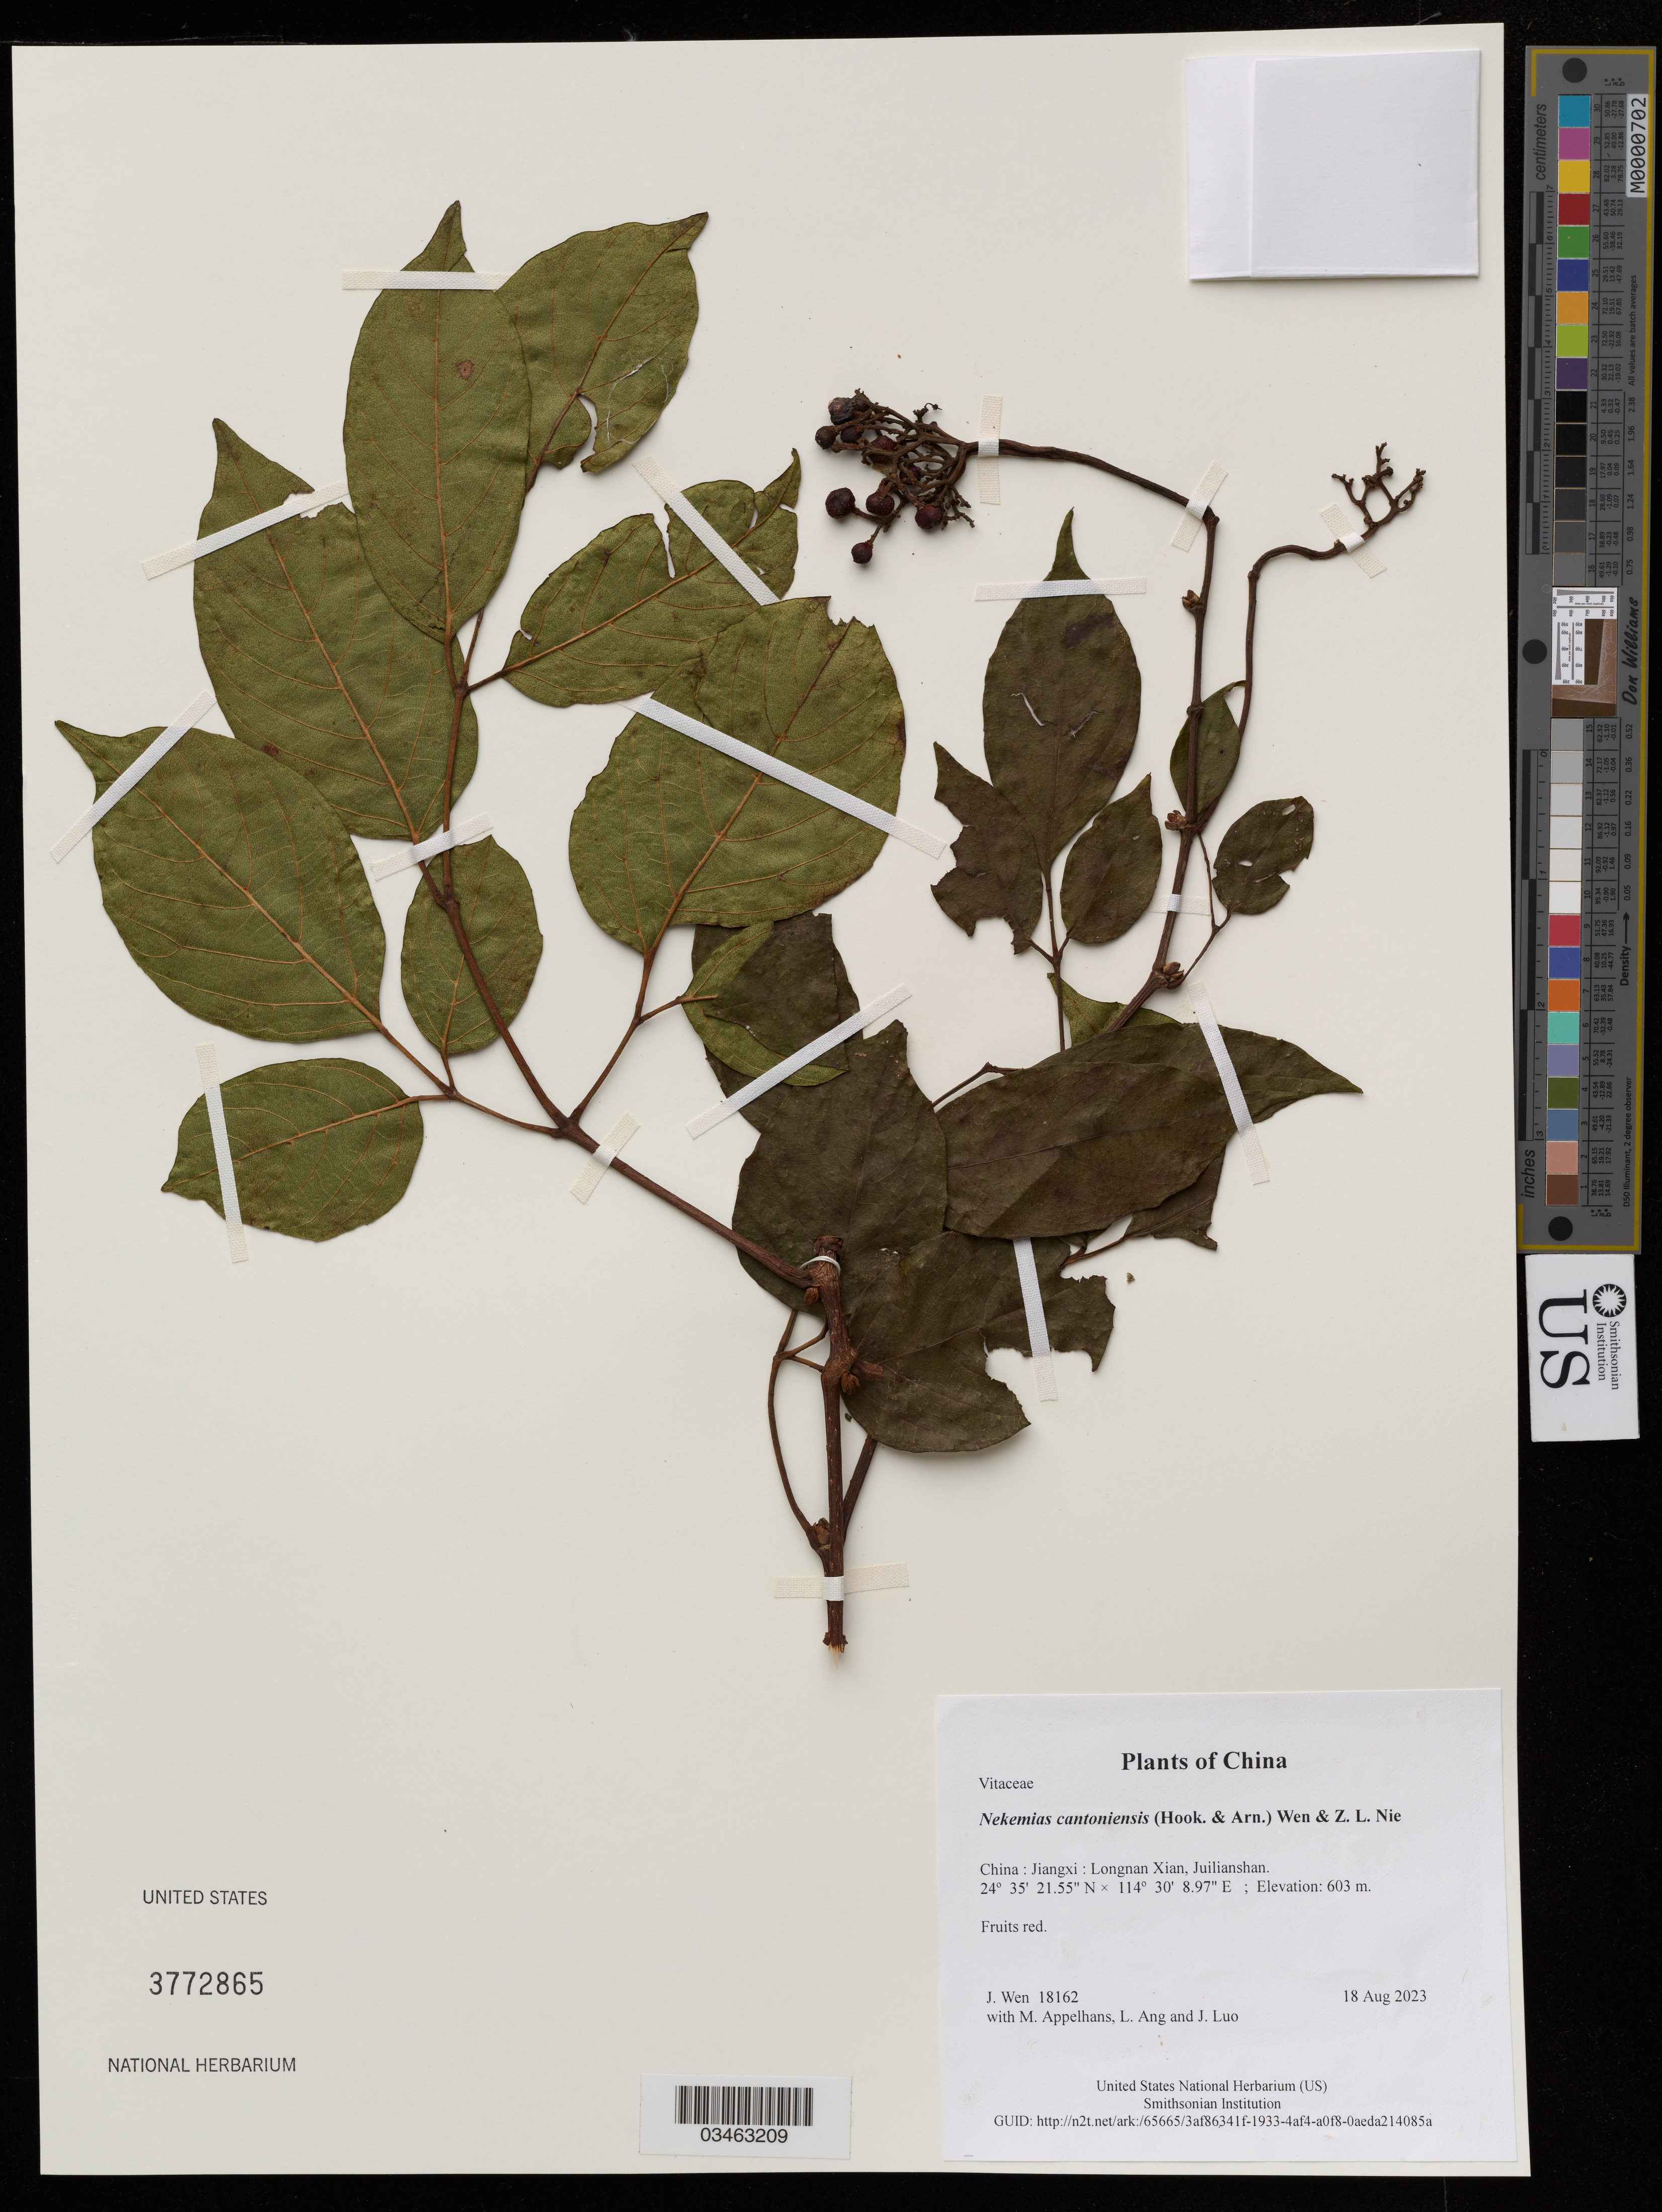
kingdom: Plantae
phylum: Tracheophyta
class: Magnoliopsida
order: Vitales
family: Vitaceae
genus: Nekemias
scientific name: Nekemias cantoniensis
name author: (Hook. & Arn.) J. Wen & Z. L. Nie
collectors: J. Wen, M. Appelhans, L. Ang & J. Luo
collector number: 18162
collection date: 2023-08-18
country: China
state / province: Jiangxi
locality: Longnan Xian, Juilianshan.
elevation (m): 603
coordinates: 24.589319 N, 114.502491 E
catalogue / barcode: US 3772865